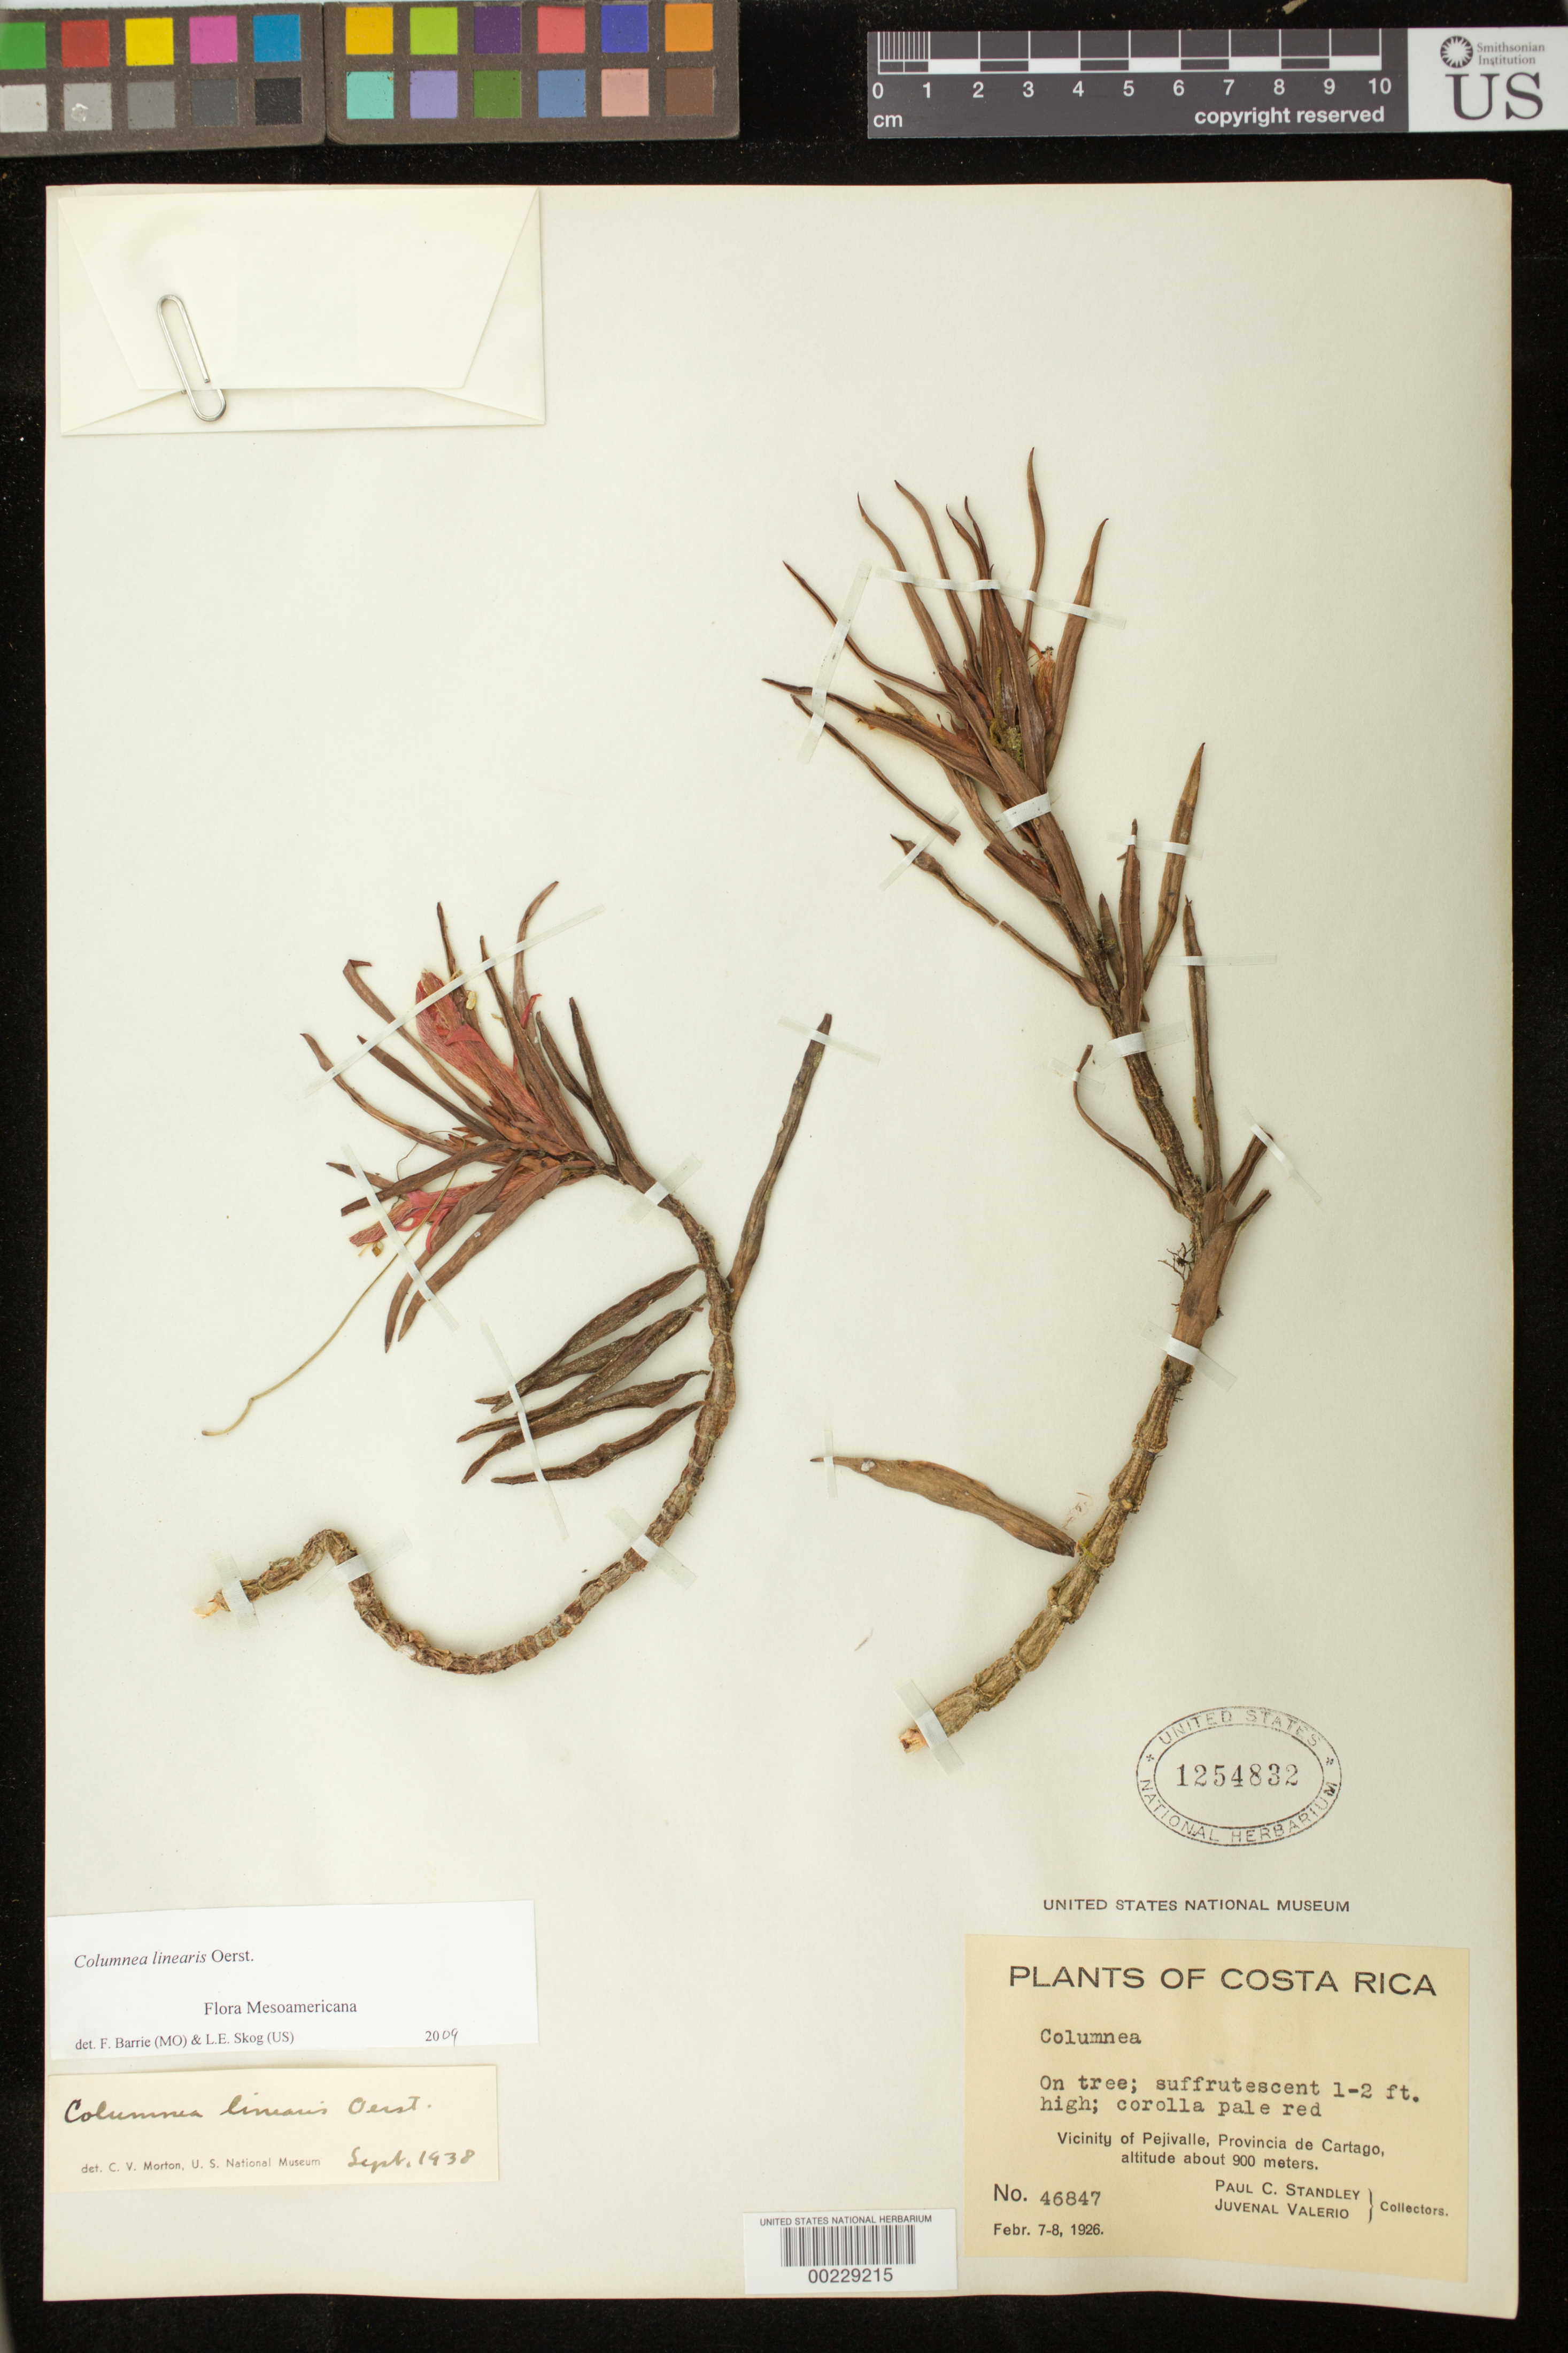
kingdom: Plantae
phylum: Tracheophyta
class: Magnoliopsida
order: Lamiales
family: Gesneriaceae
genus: Columnea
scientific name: Columnea linearis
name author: Oerst.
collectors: P. C. Standley & J. Valerio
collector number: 46847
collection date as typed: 7-8 Feb 1926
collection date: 1926-02-07/1926-02-08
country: Costa Rica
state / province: Cartago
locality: Vicinity of Pejivalle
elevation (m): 900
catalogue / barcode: US 1254832